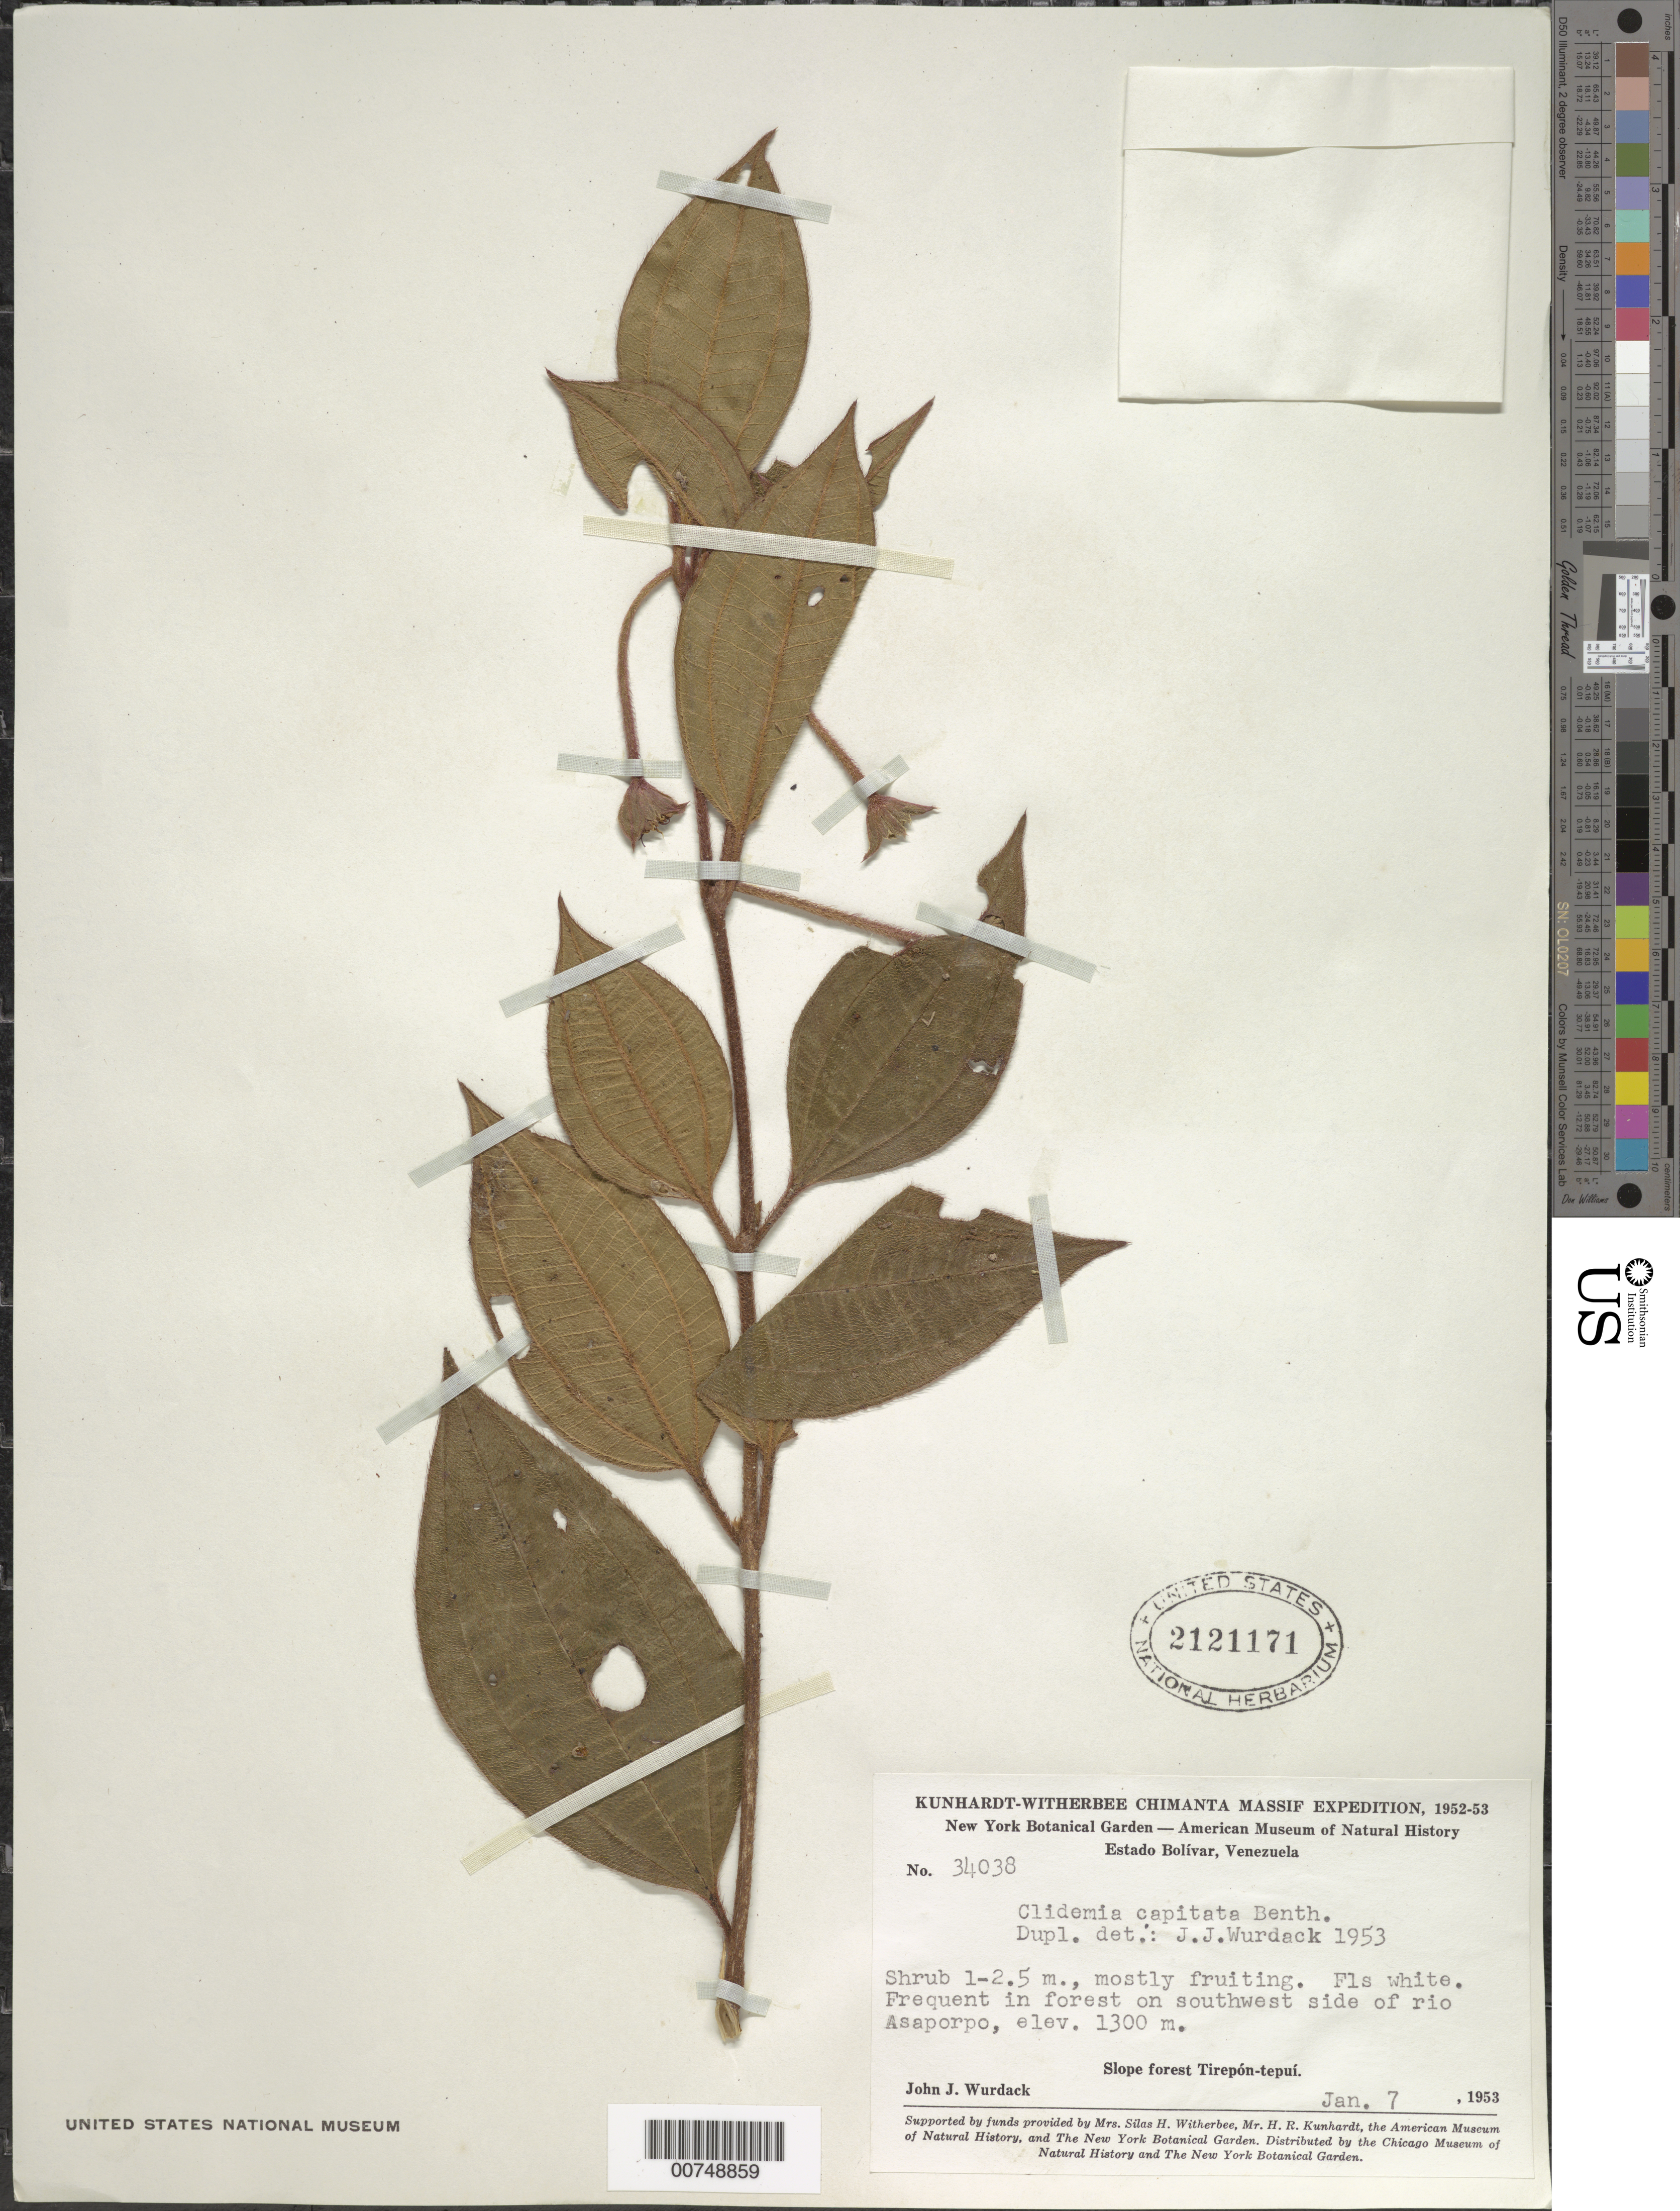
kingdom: Plantae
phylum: Tracheophyta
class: Magnoliopsida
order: Myrtales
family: Melastomataceae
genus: Clidemia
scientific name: Clidemia capitata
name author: Benth.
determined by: Wurdack, John J., (US), US (UNITED STATES)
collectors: J. J. Wurdack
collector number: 34038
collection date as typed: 7-Jan-53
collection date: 1953-01-07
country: Venezuela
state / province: Bolívar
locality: Tirepón-tepuí, Río Asaporpo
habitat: Rainforest on SW side of river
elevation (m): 1300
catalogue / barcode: US 2121171